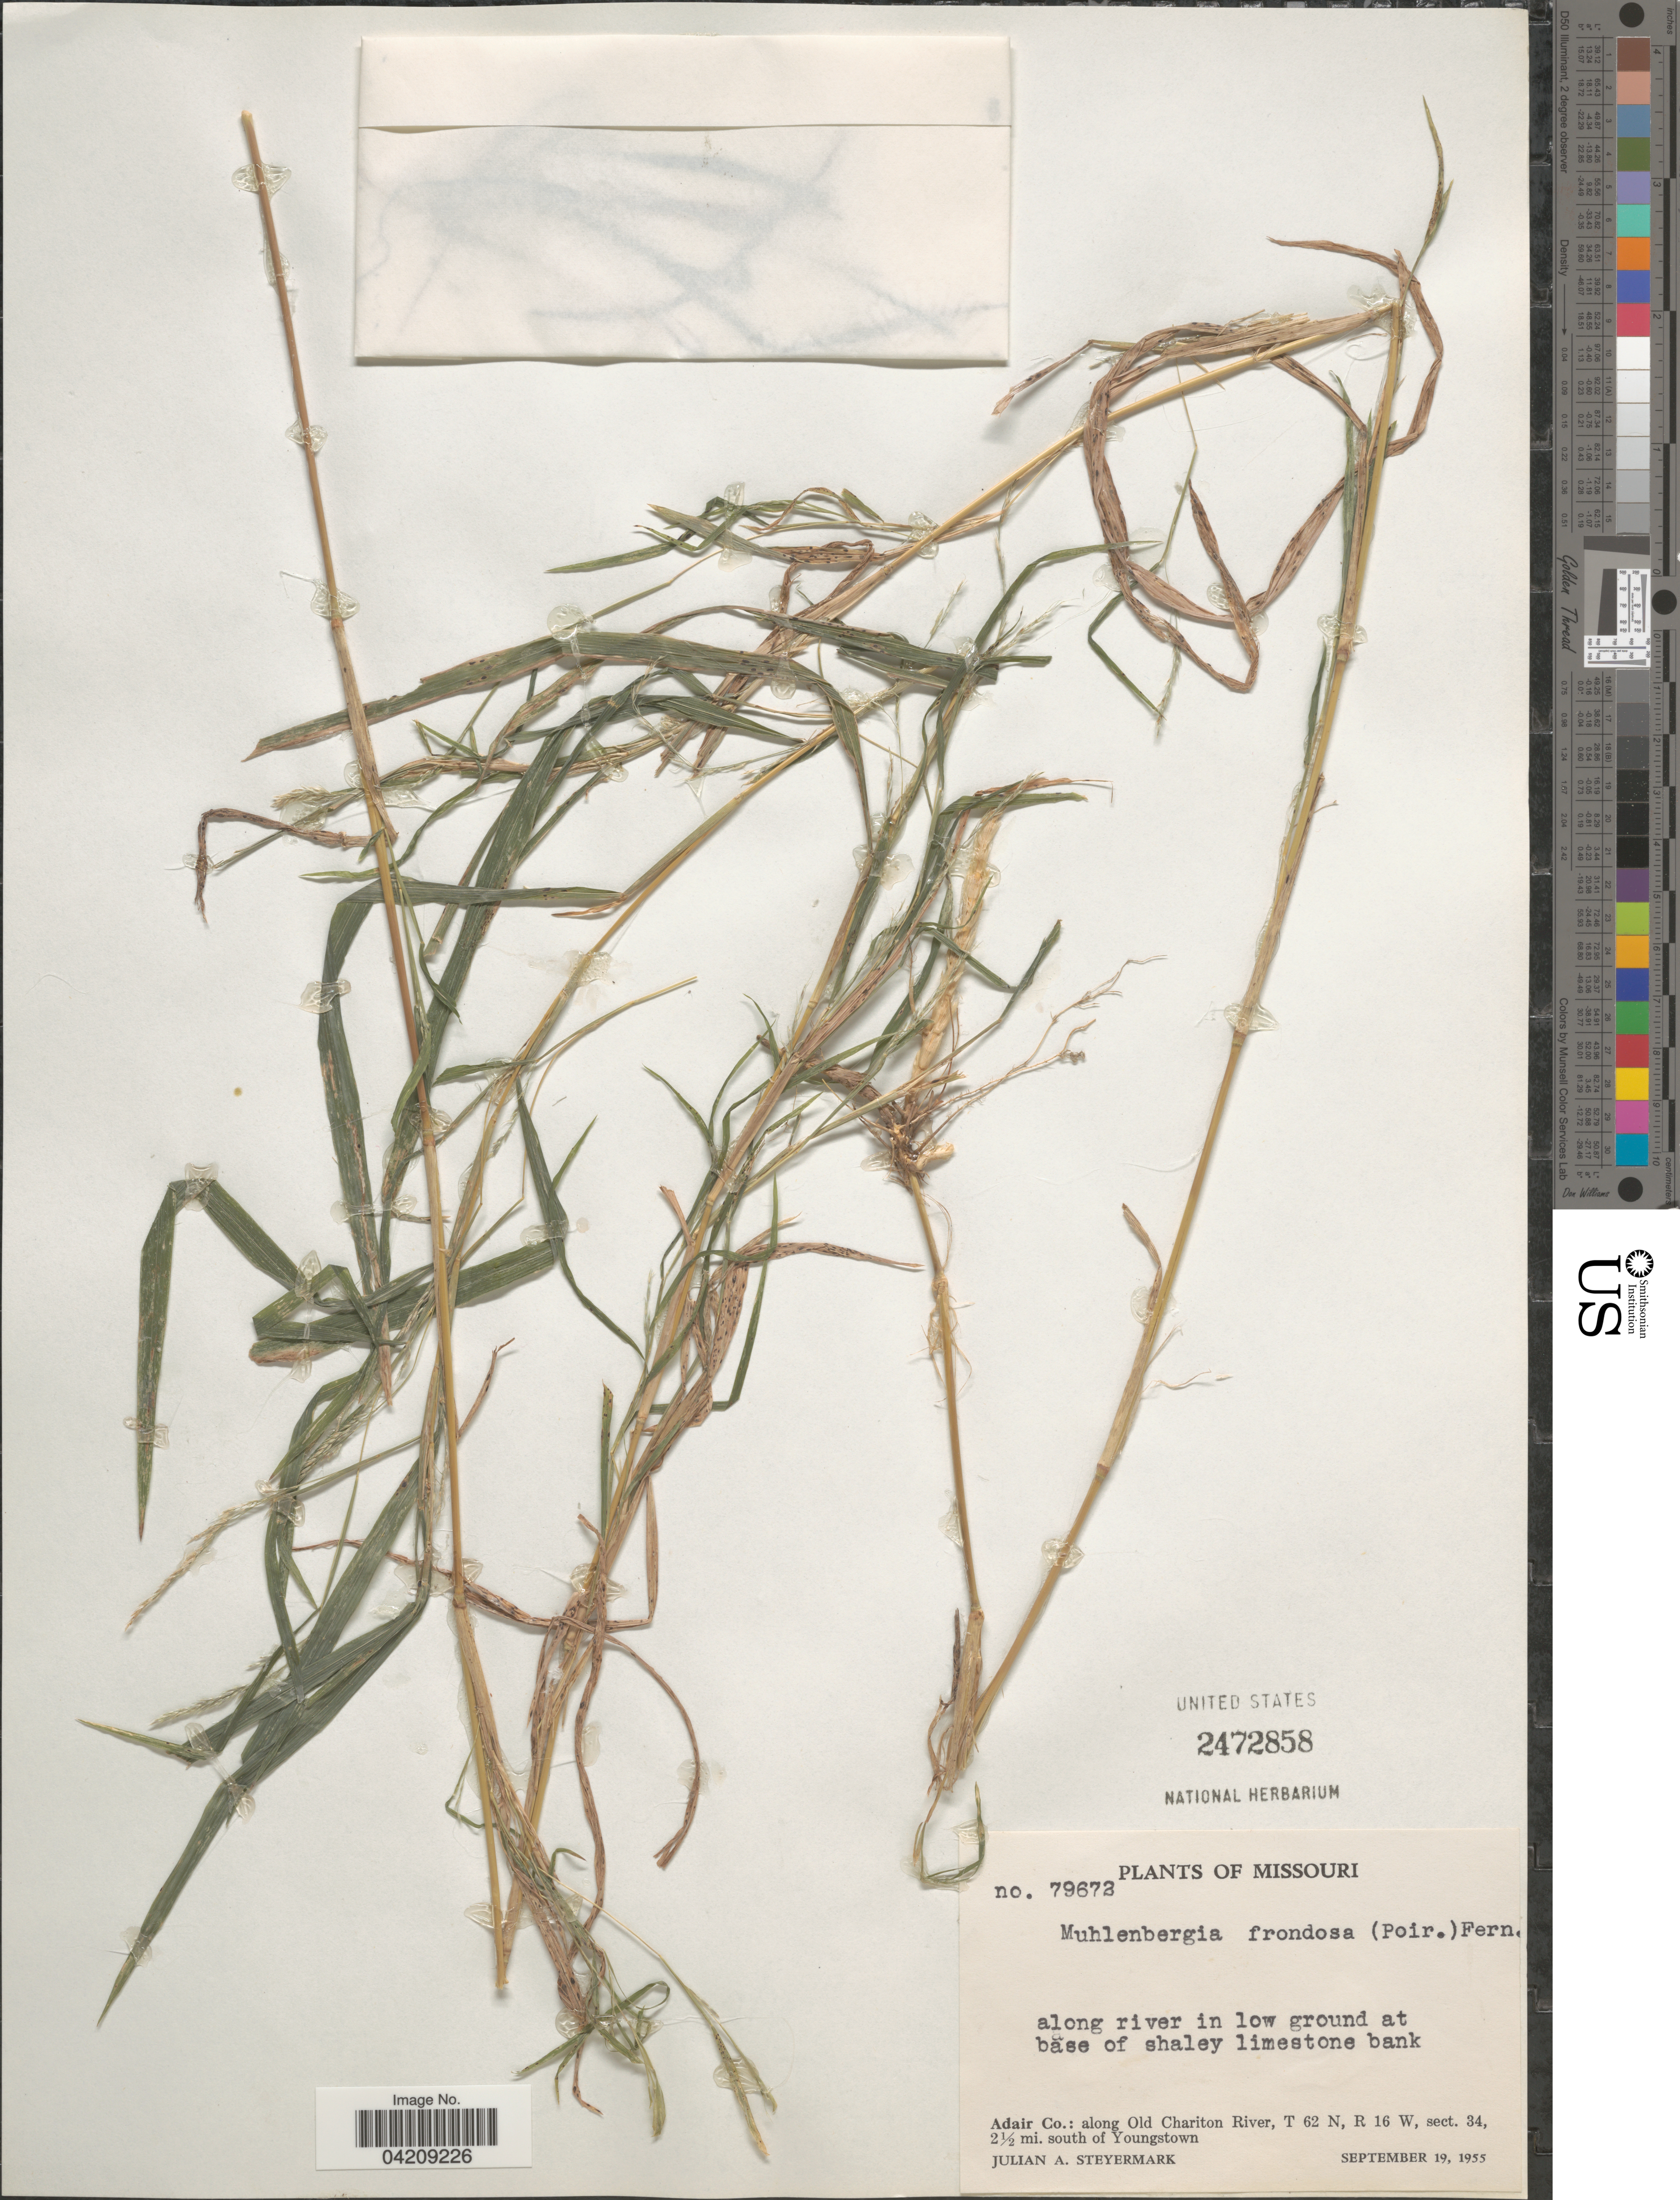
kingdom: Plantae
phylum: Tracheophyta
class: Liliopsida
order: Poales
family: Poaceae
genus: Muhlenbergia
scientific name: Muhlenbergia frondosa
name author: (Poir.) Fernald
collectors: J. Steyermark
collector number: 79672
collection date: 1955-09-19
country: United States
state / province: Missouri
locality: Adair Co.: along Old Chariton River, T 62 N, R 16 W, sect. 34, 2½ mi. south of Youngstown.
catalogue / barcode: US 2472858